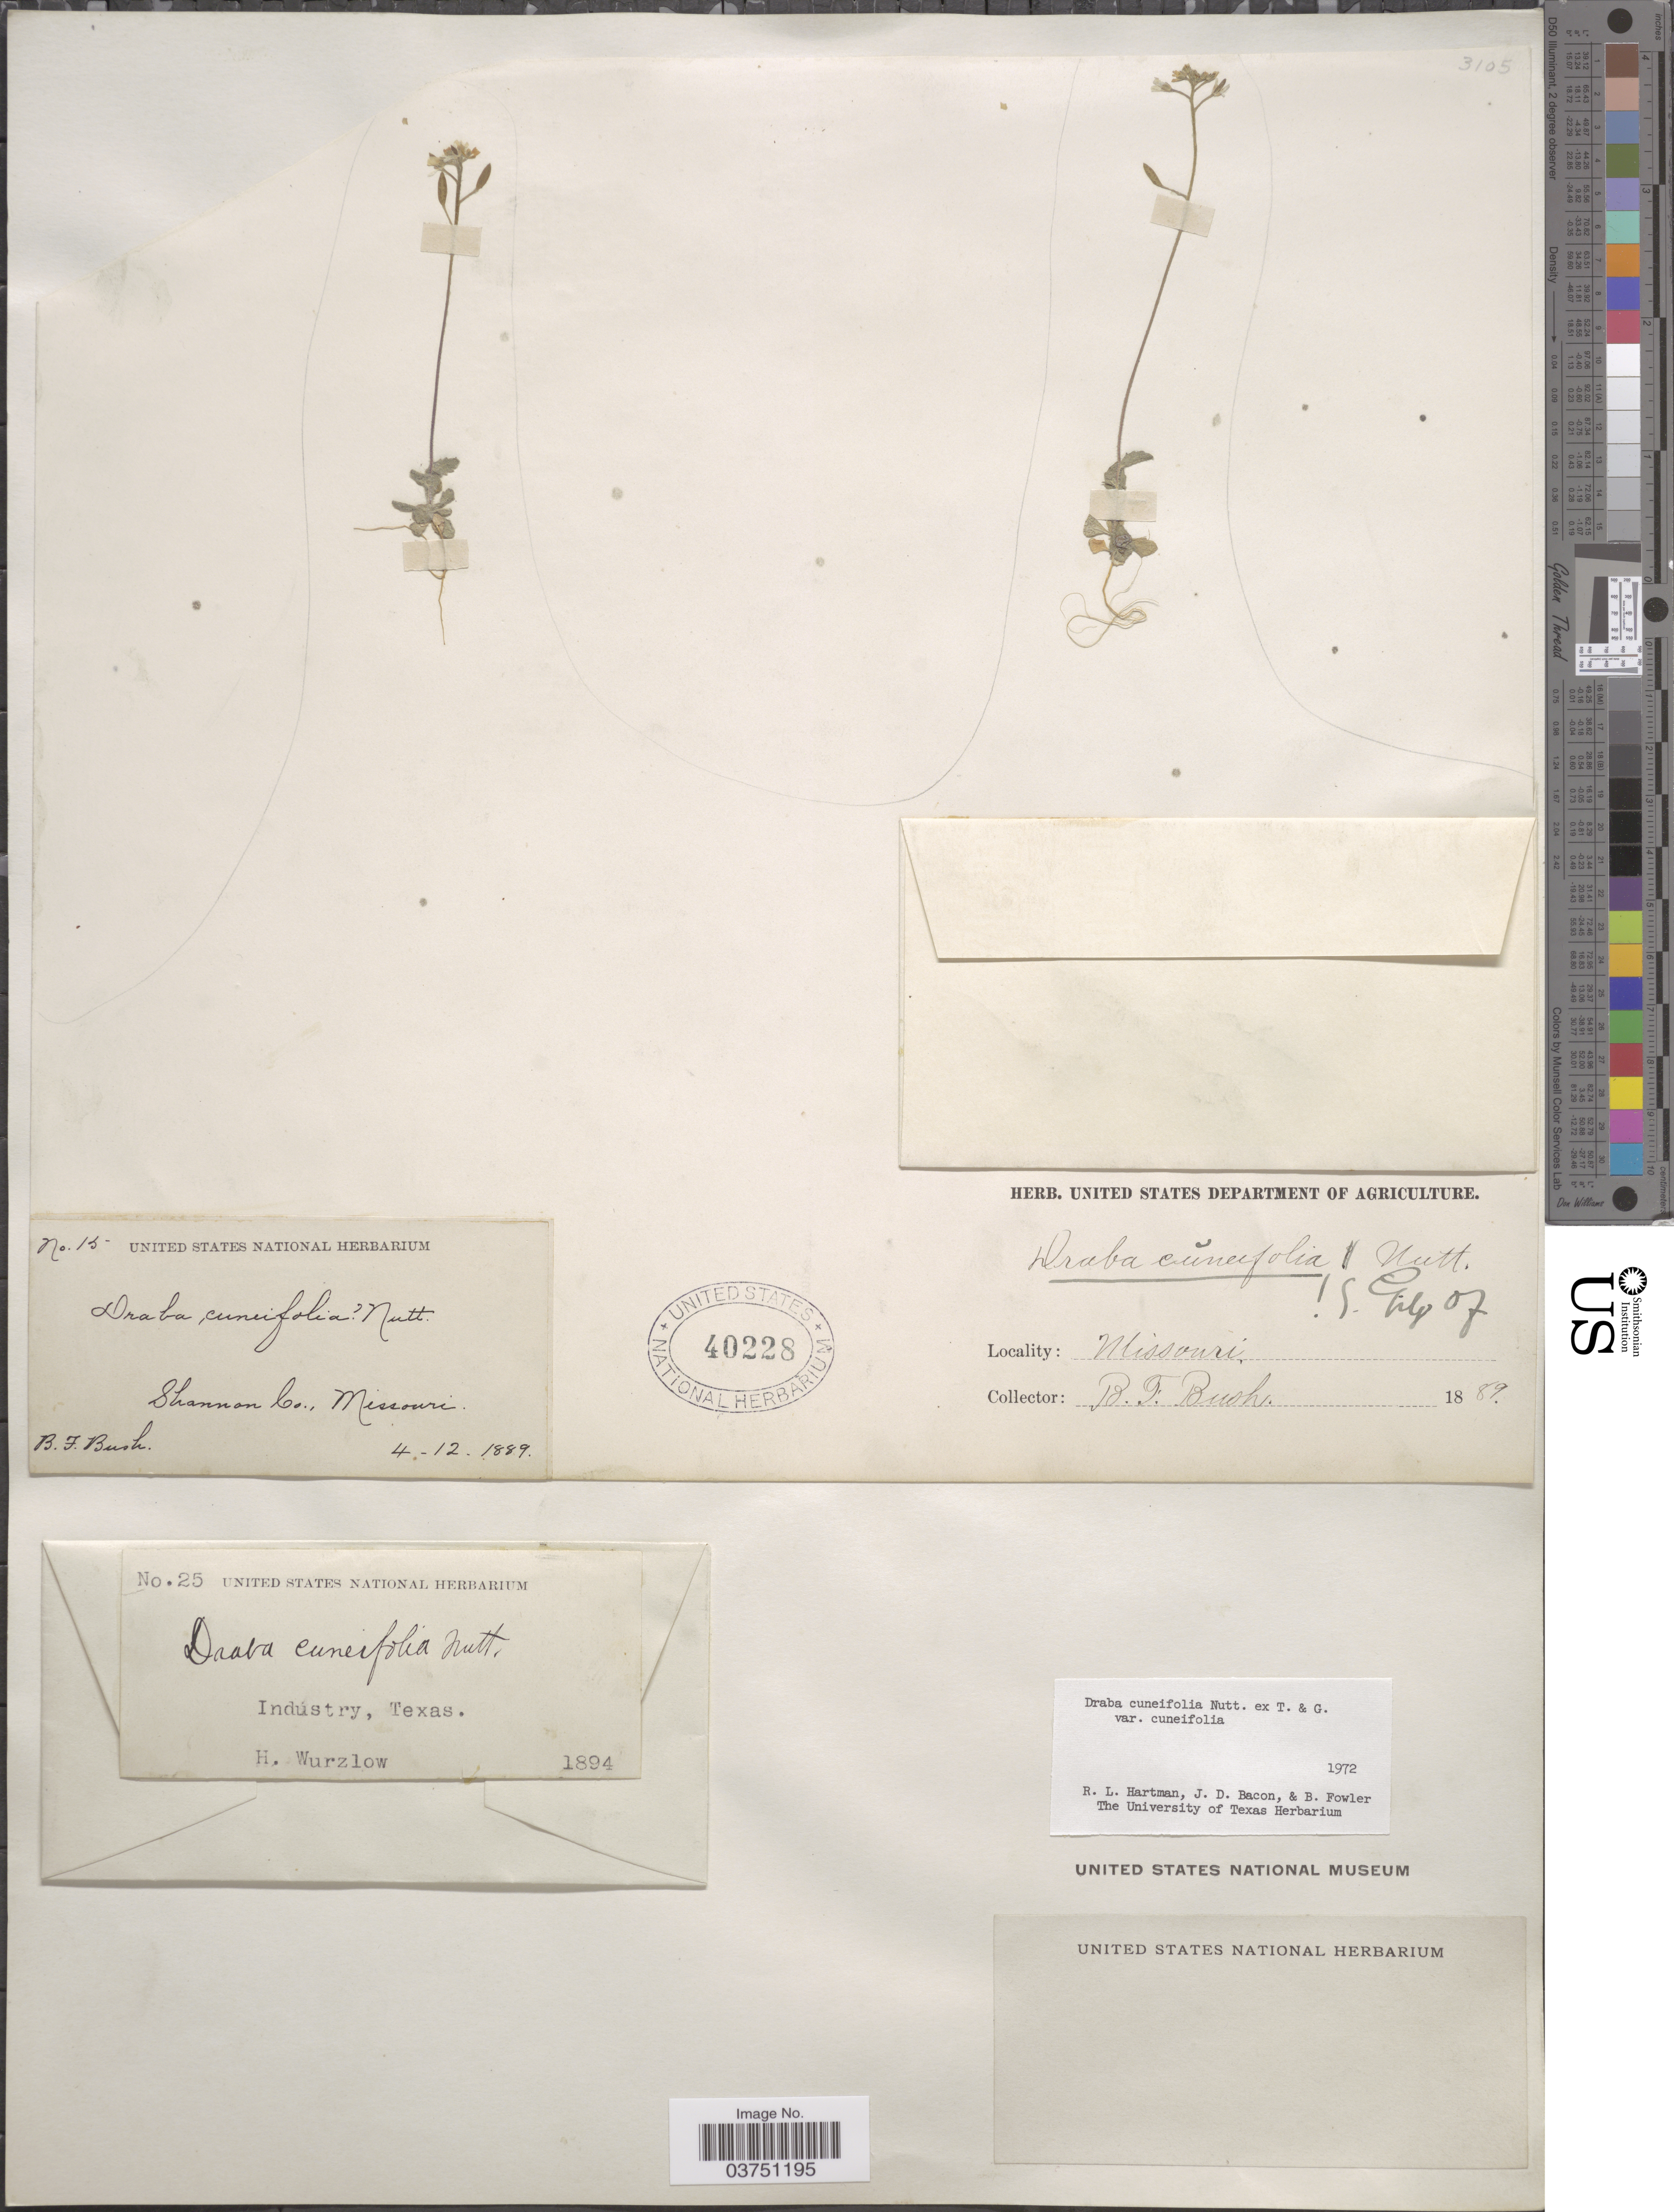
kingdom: Plantae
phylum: Tracheophyta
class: Magnoliopsida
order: Brassicales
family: Brassicaceae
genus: Draba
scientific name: Draba cuneifolia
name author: Nutt.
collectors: H. Wurzlow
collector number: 25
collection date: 1894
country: United States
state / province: Texas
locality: Industry.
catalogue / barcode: US 40228-2